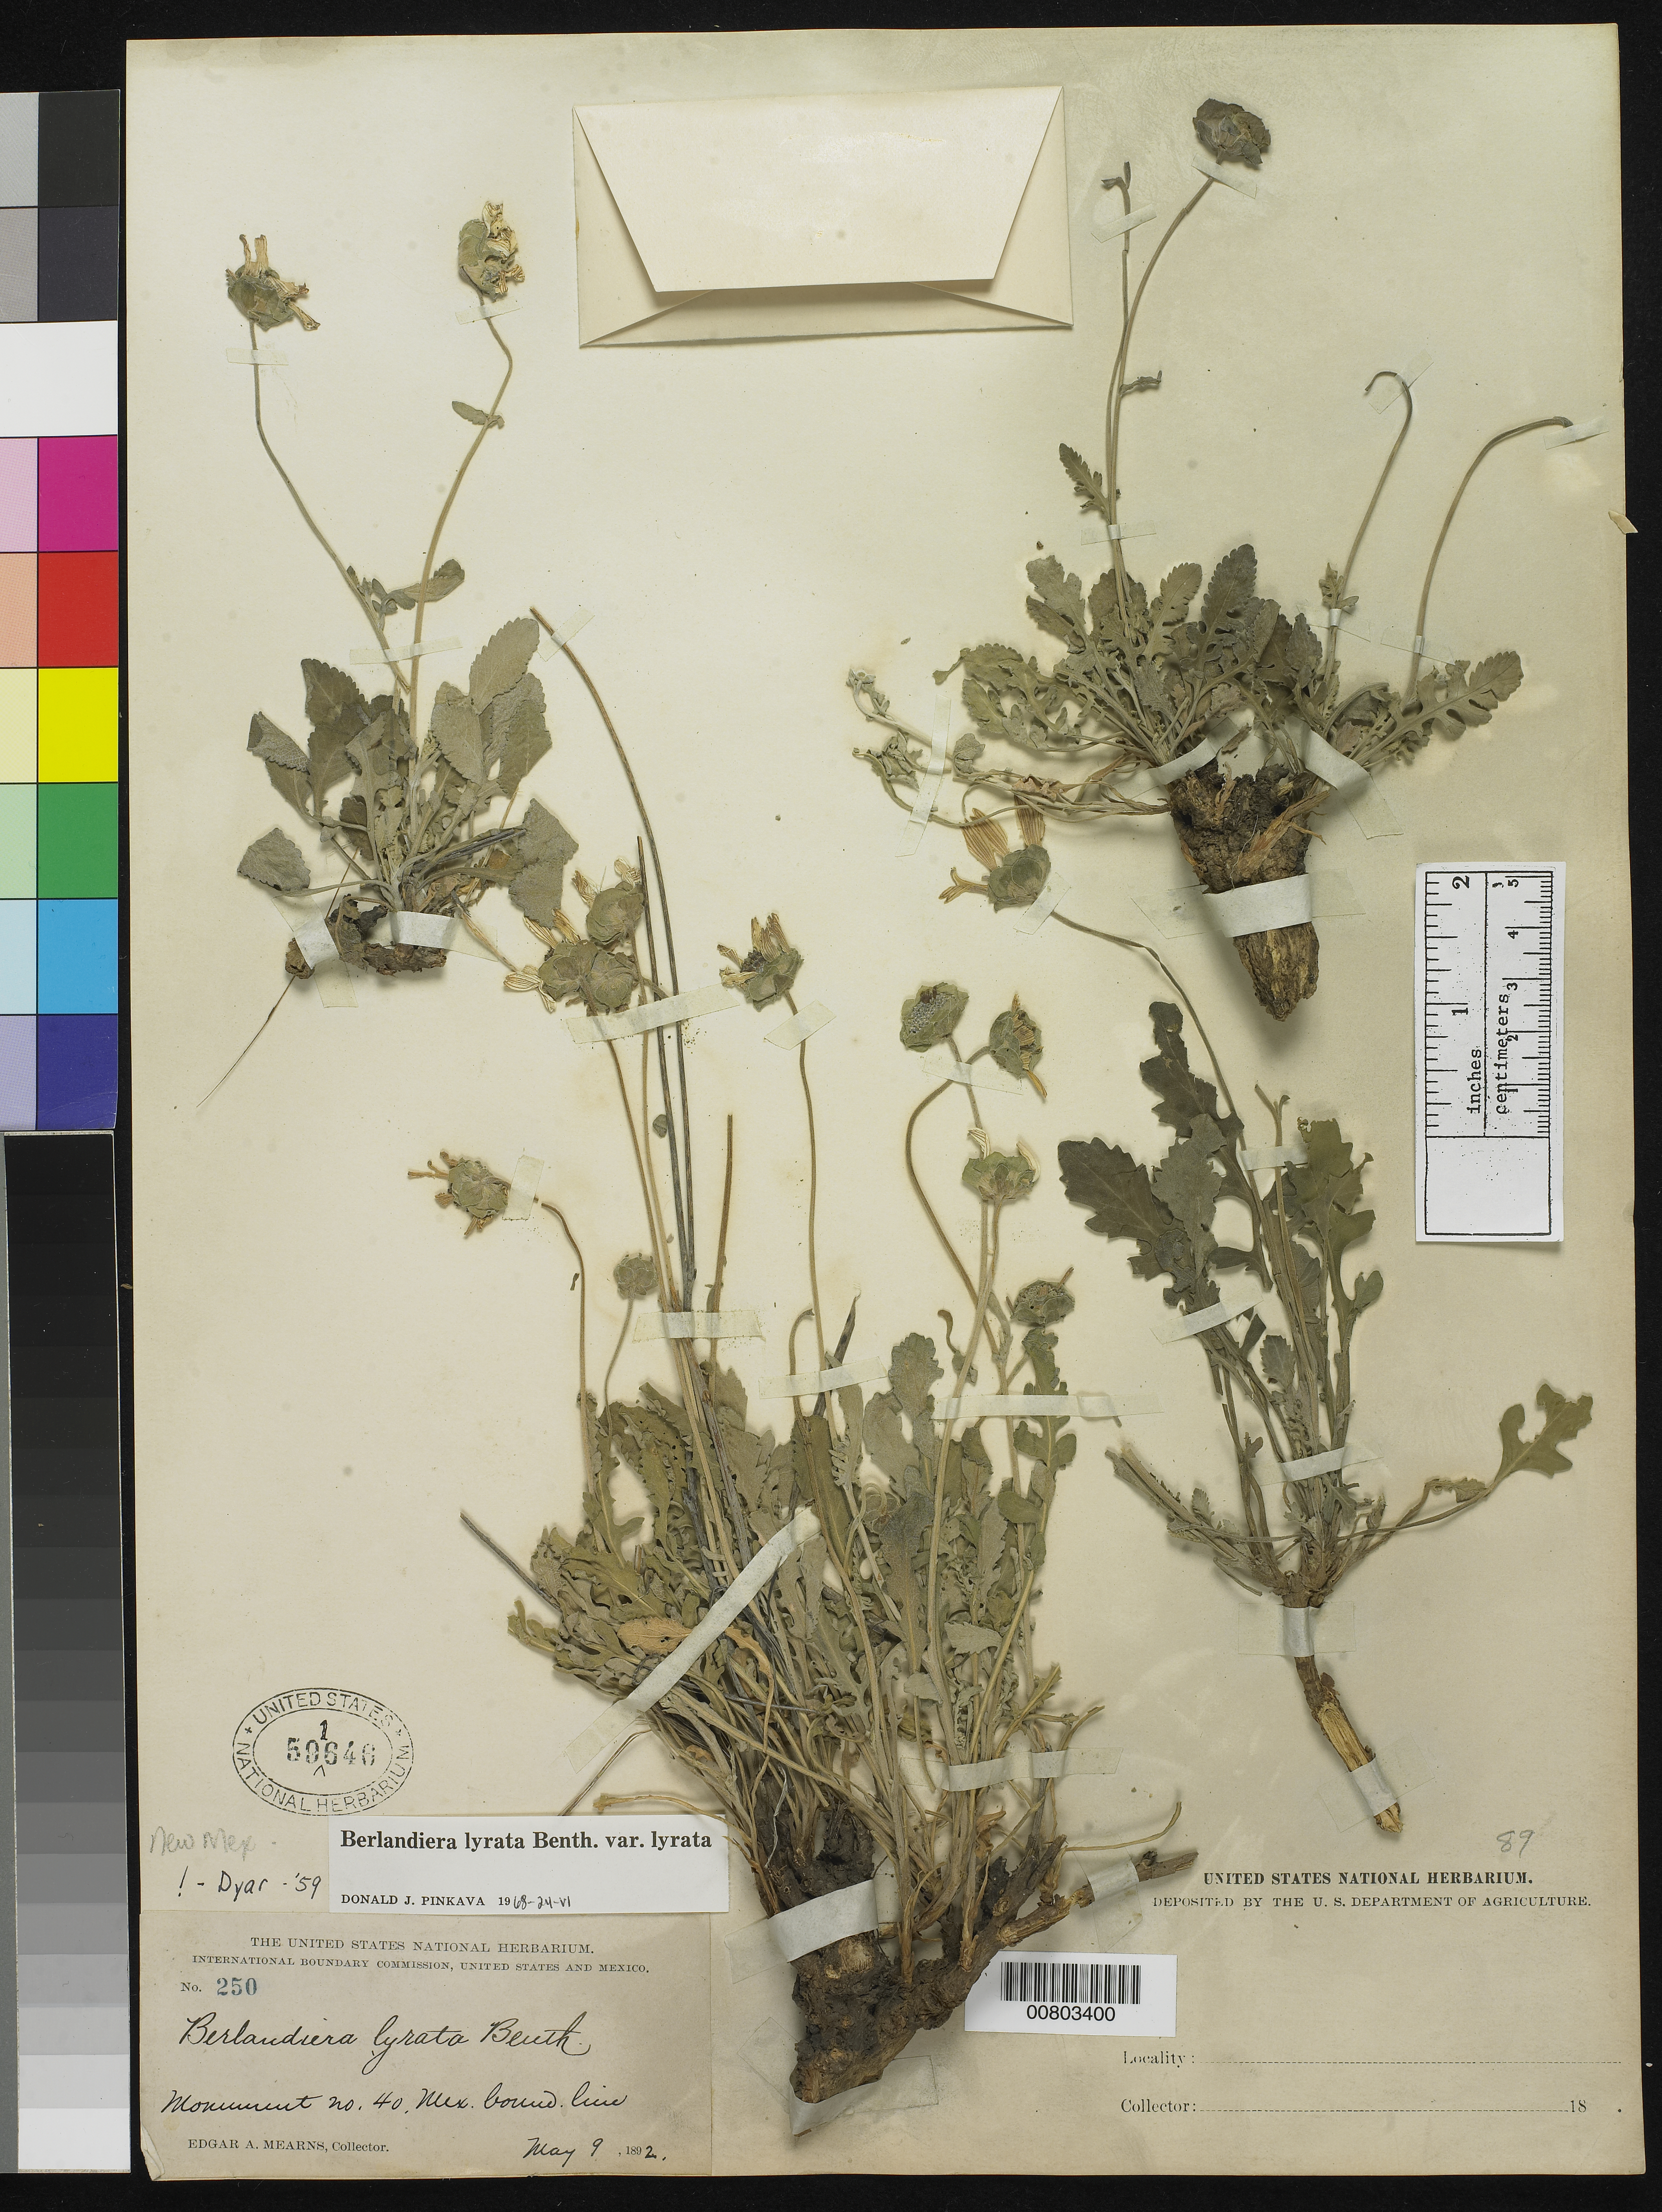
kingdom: Plantae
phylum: Tracheophyta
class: Magnoliopsida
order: Asterales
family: Asteraceae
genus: Berlandiera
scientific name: Berlandiera lyrata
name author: Benth.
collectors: E. A. Mearns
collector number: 250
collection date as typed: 09 May 1892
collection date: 1892-05-09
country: United States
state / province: New Mexico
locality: Upper corner Monument no. 40. Mex. Bound. Line. Parallel 31°47'.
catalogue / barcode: US 591646